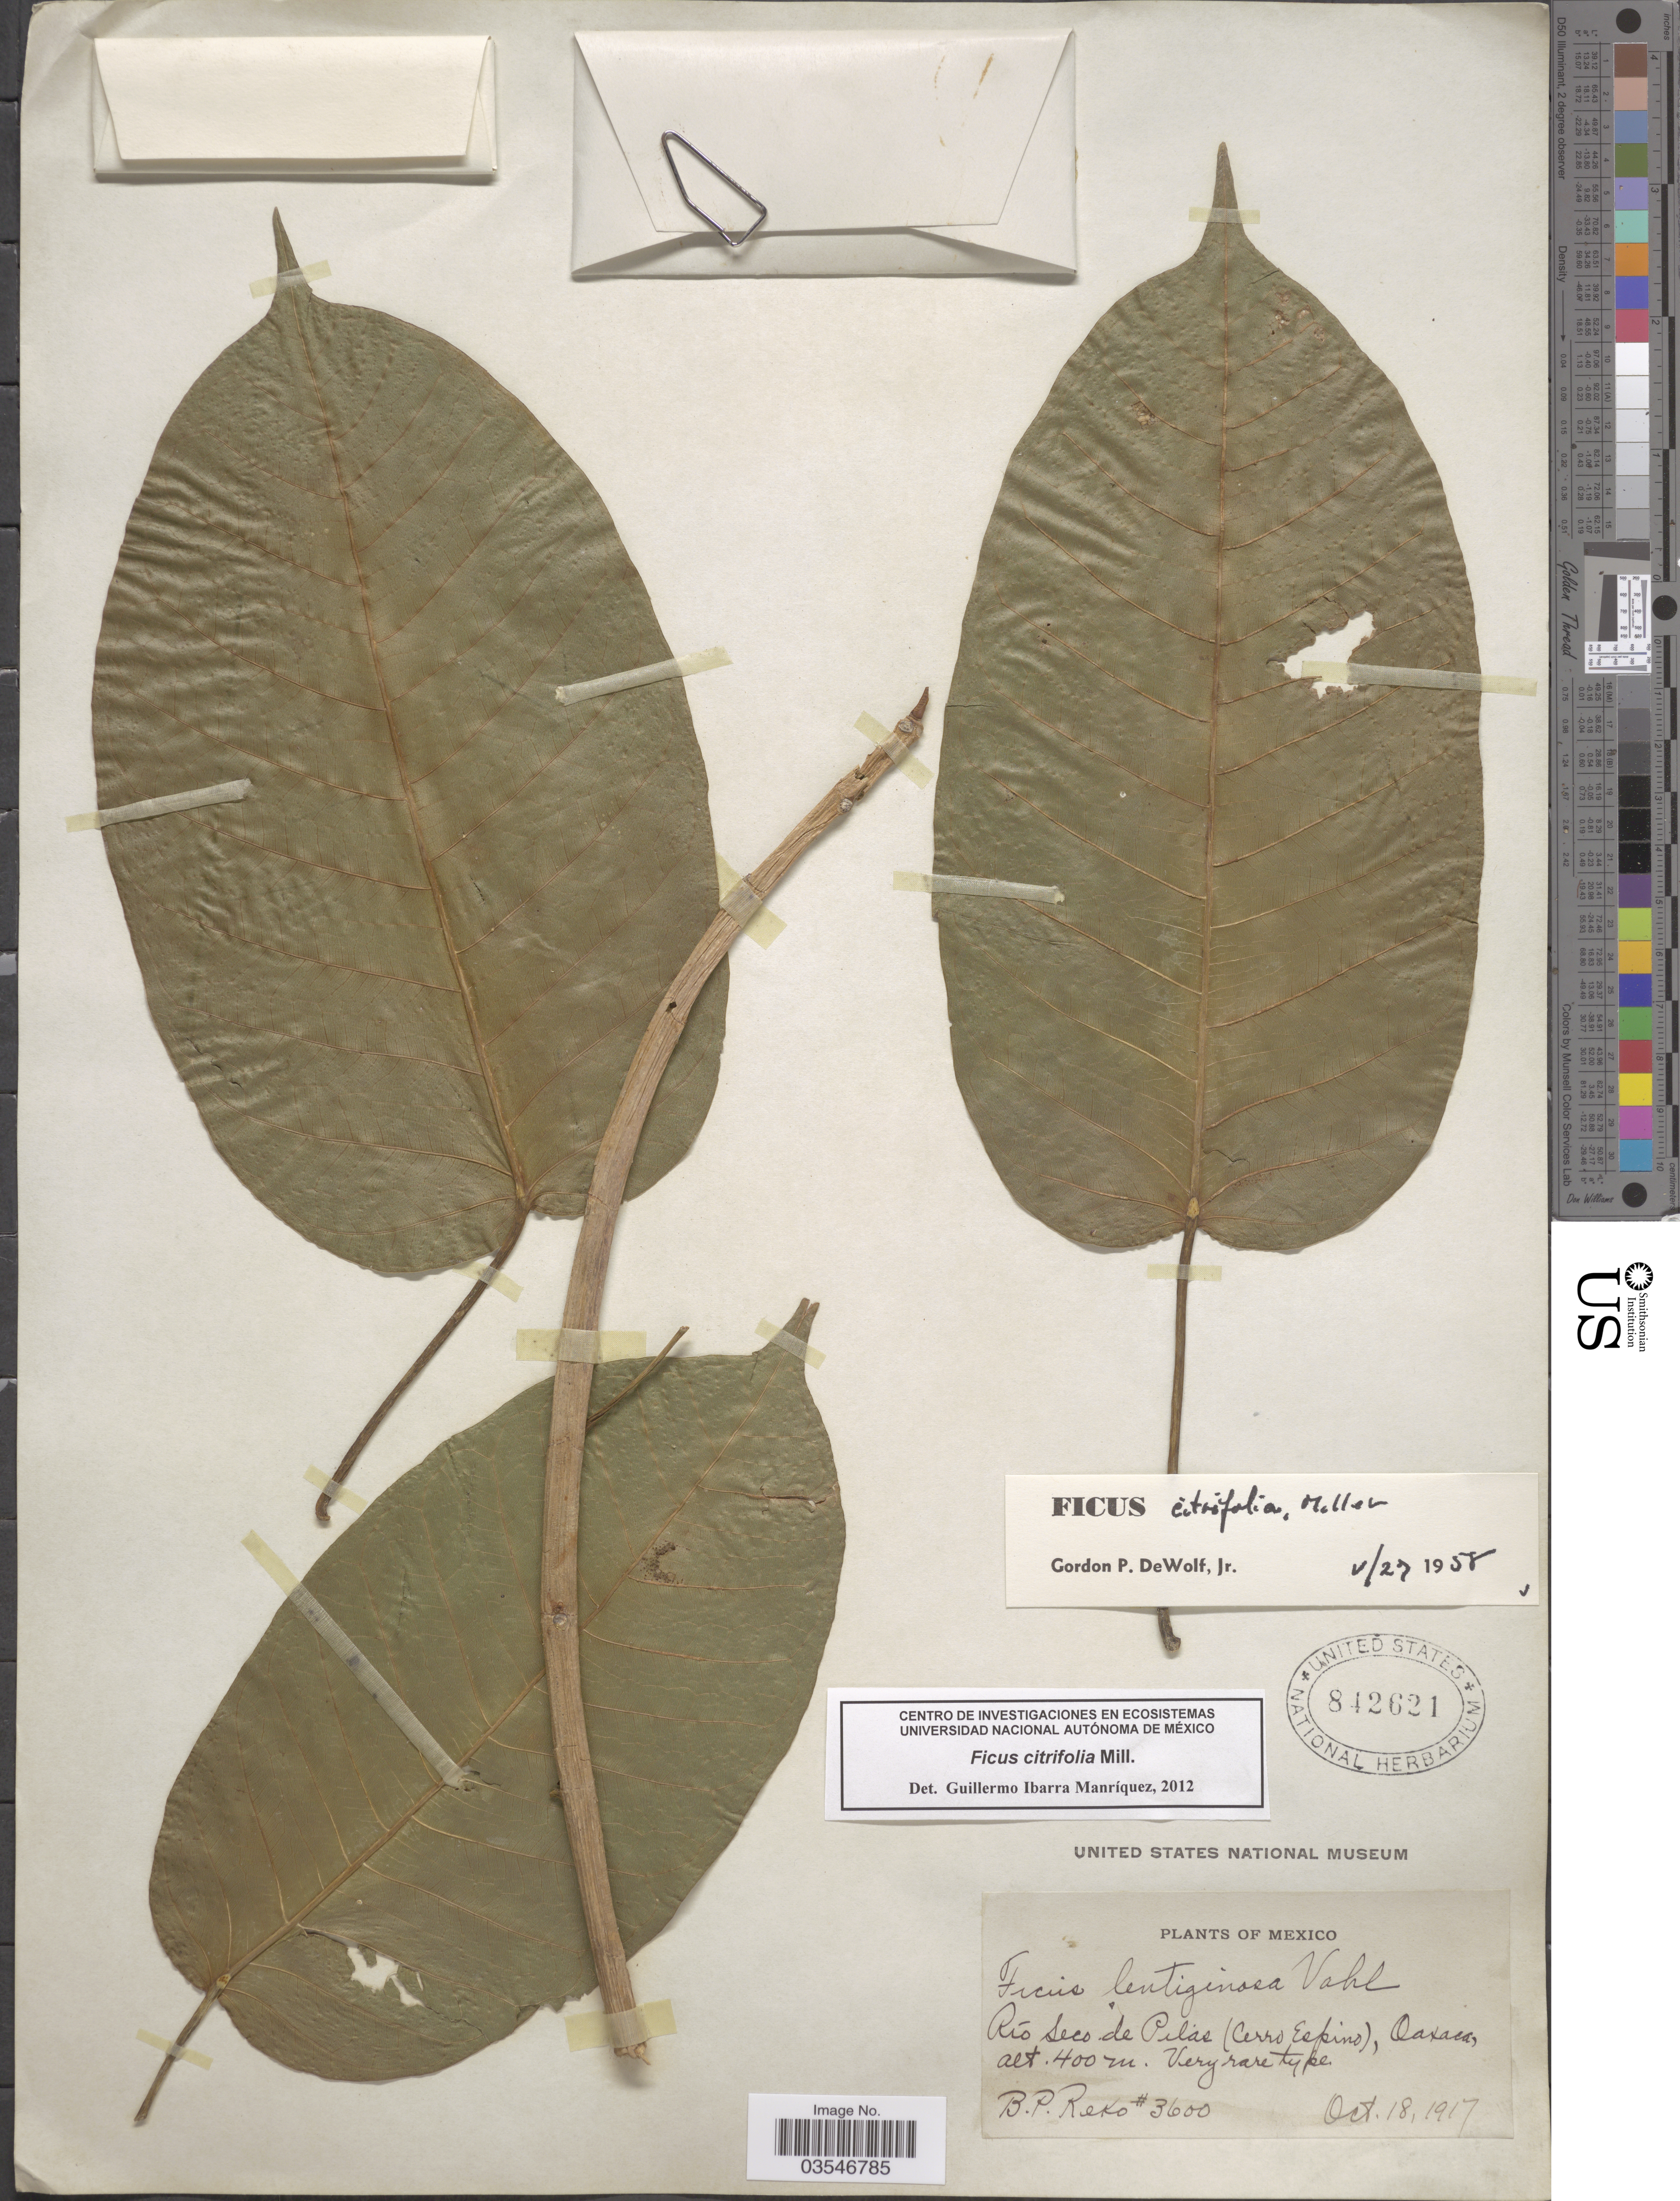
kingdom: Plantae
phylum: Tracheophyta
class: Magnoliopsida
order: Rosales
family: Moraceae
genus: Ficus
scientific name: Ficus citrifolia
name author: Mill.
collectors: B. P. Reko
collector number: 3600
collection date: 1917-10-18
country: Mexico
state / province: Oaxaca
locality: Río Seco de Pilas (Cerro Espino).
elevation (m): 400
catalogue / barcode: US 842621